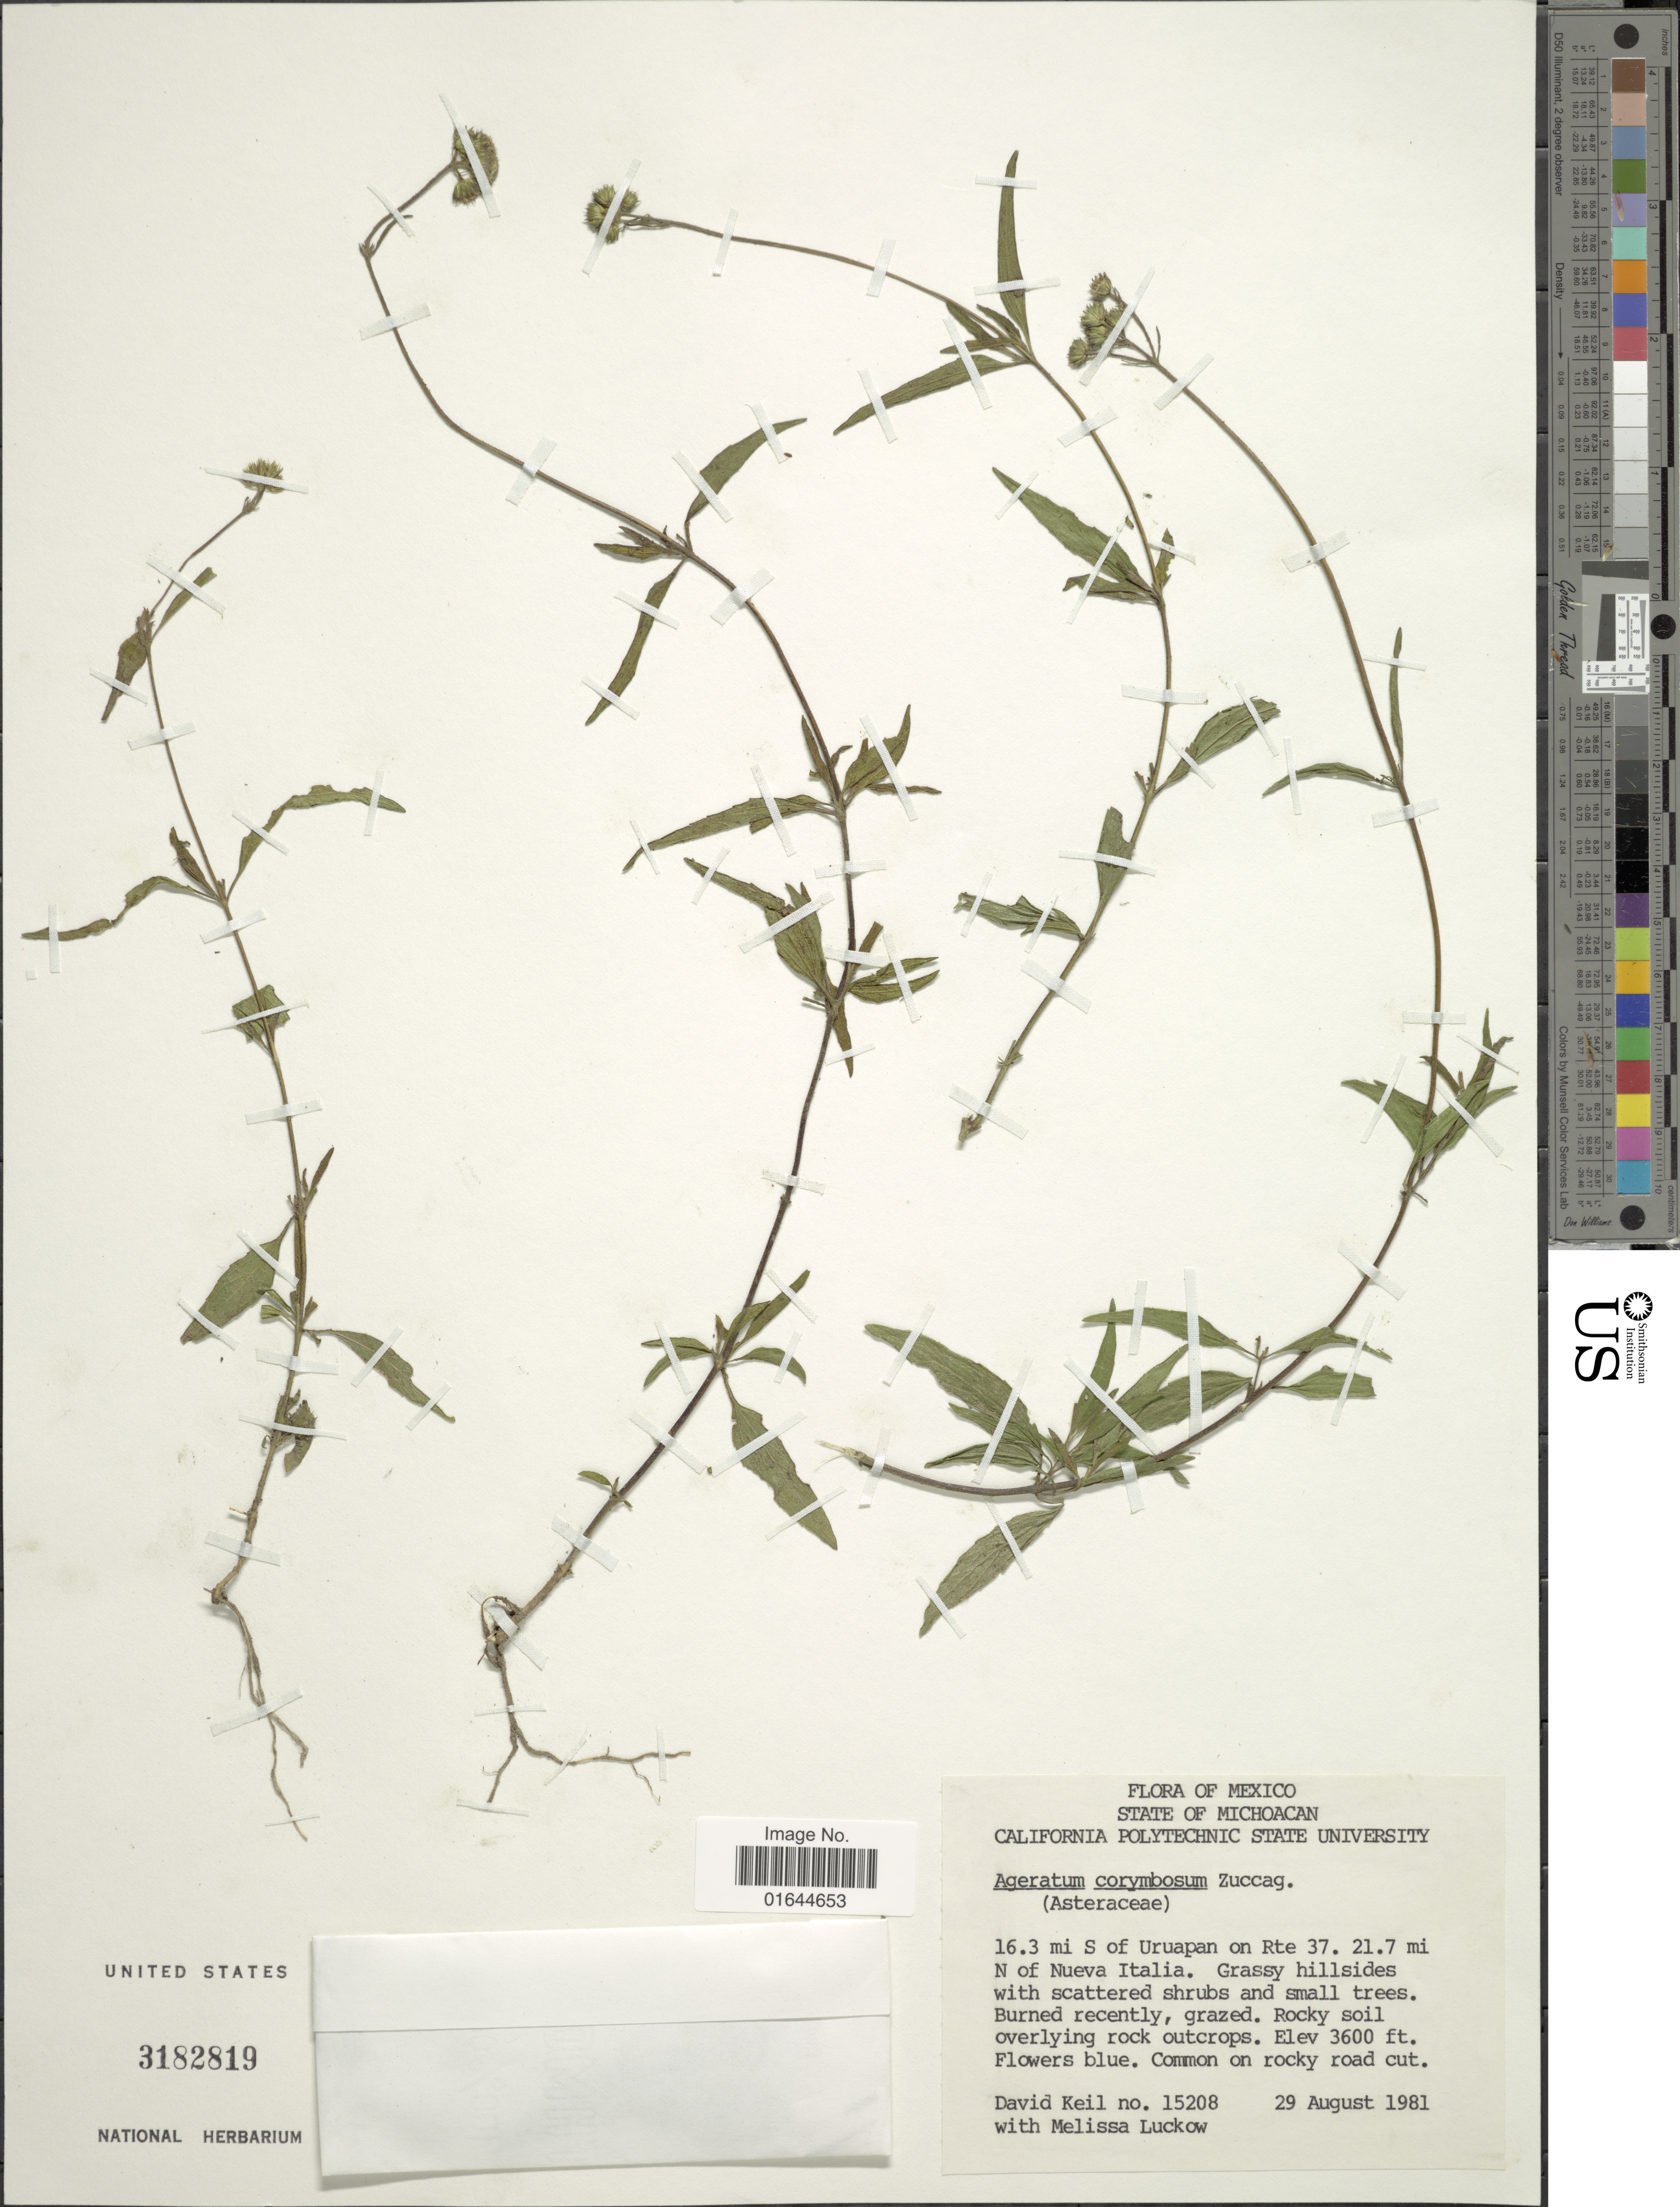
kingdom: Plantae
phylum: Tracheophyta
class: Magnoliopsida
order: Asterales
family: Asteraceae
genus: Ageratum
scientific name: Ageratum corymbosum f. corymbosum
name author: Zuccagni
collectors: D. J. Keil & M. A. Luckow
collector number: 15208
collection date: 1981-08-28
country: Mexico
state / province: Michoacán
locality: Mexico, State of Michoacan, 16.3 mi S of Uruapan on Rte 37.21.7 mi N of Nueva Italia.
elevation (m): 1097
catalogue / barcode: US 3182819